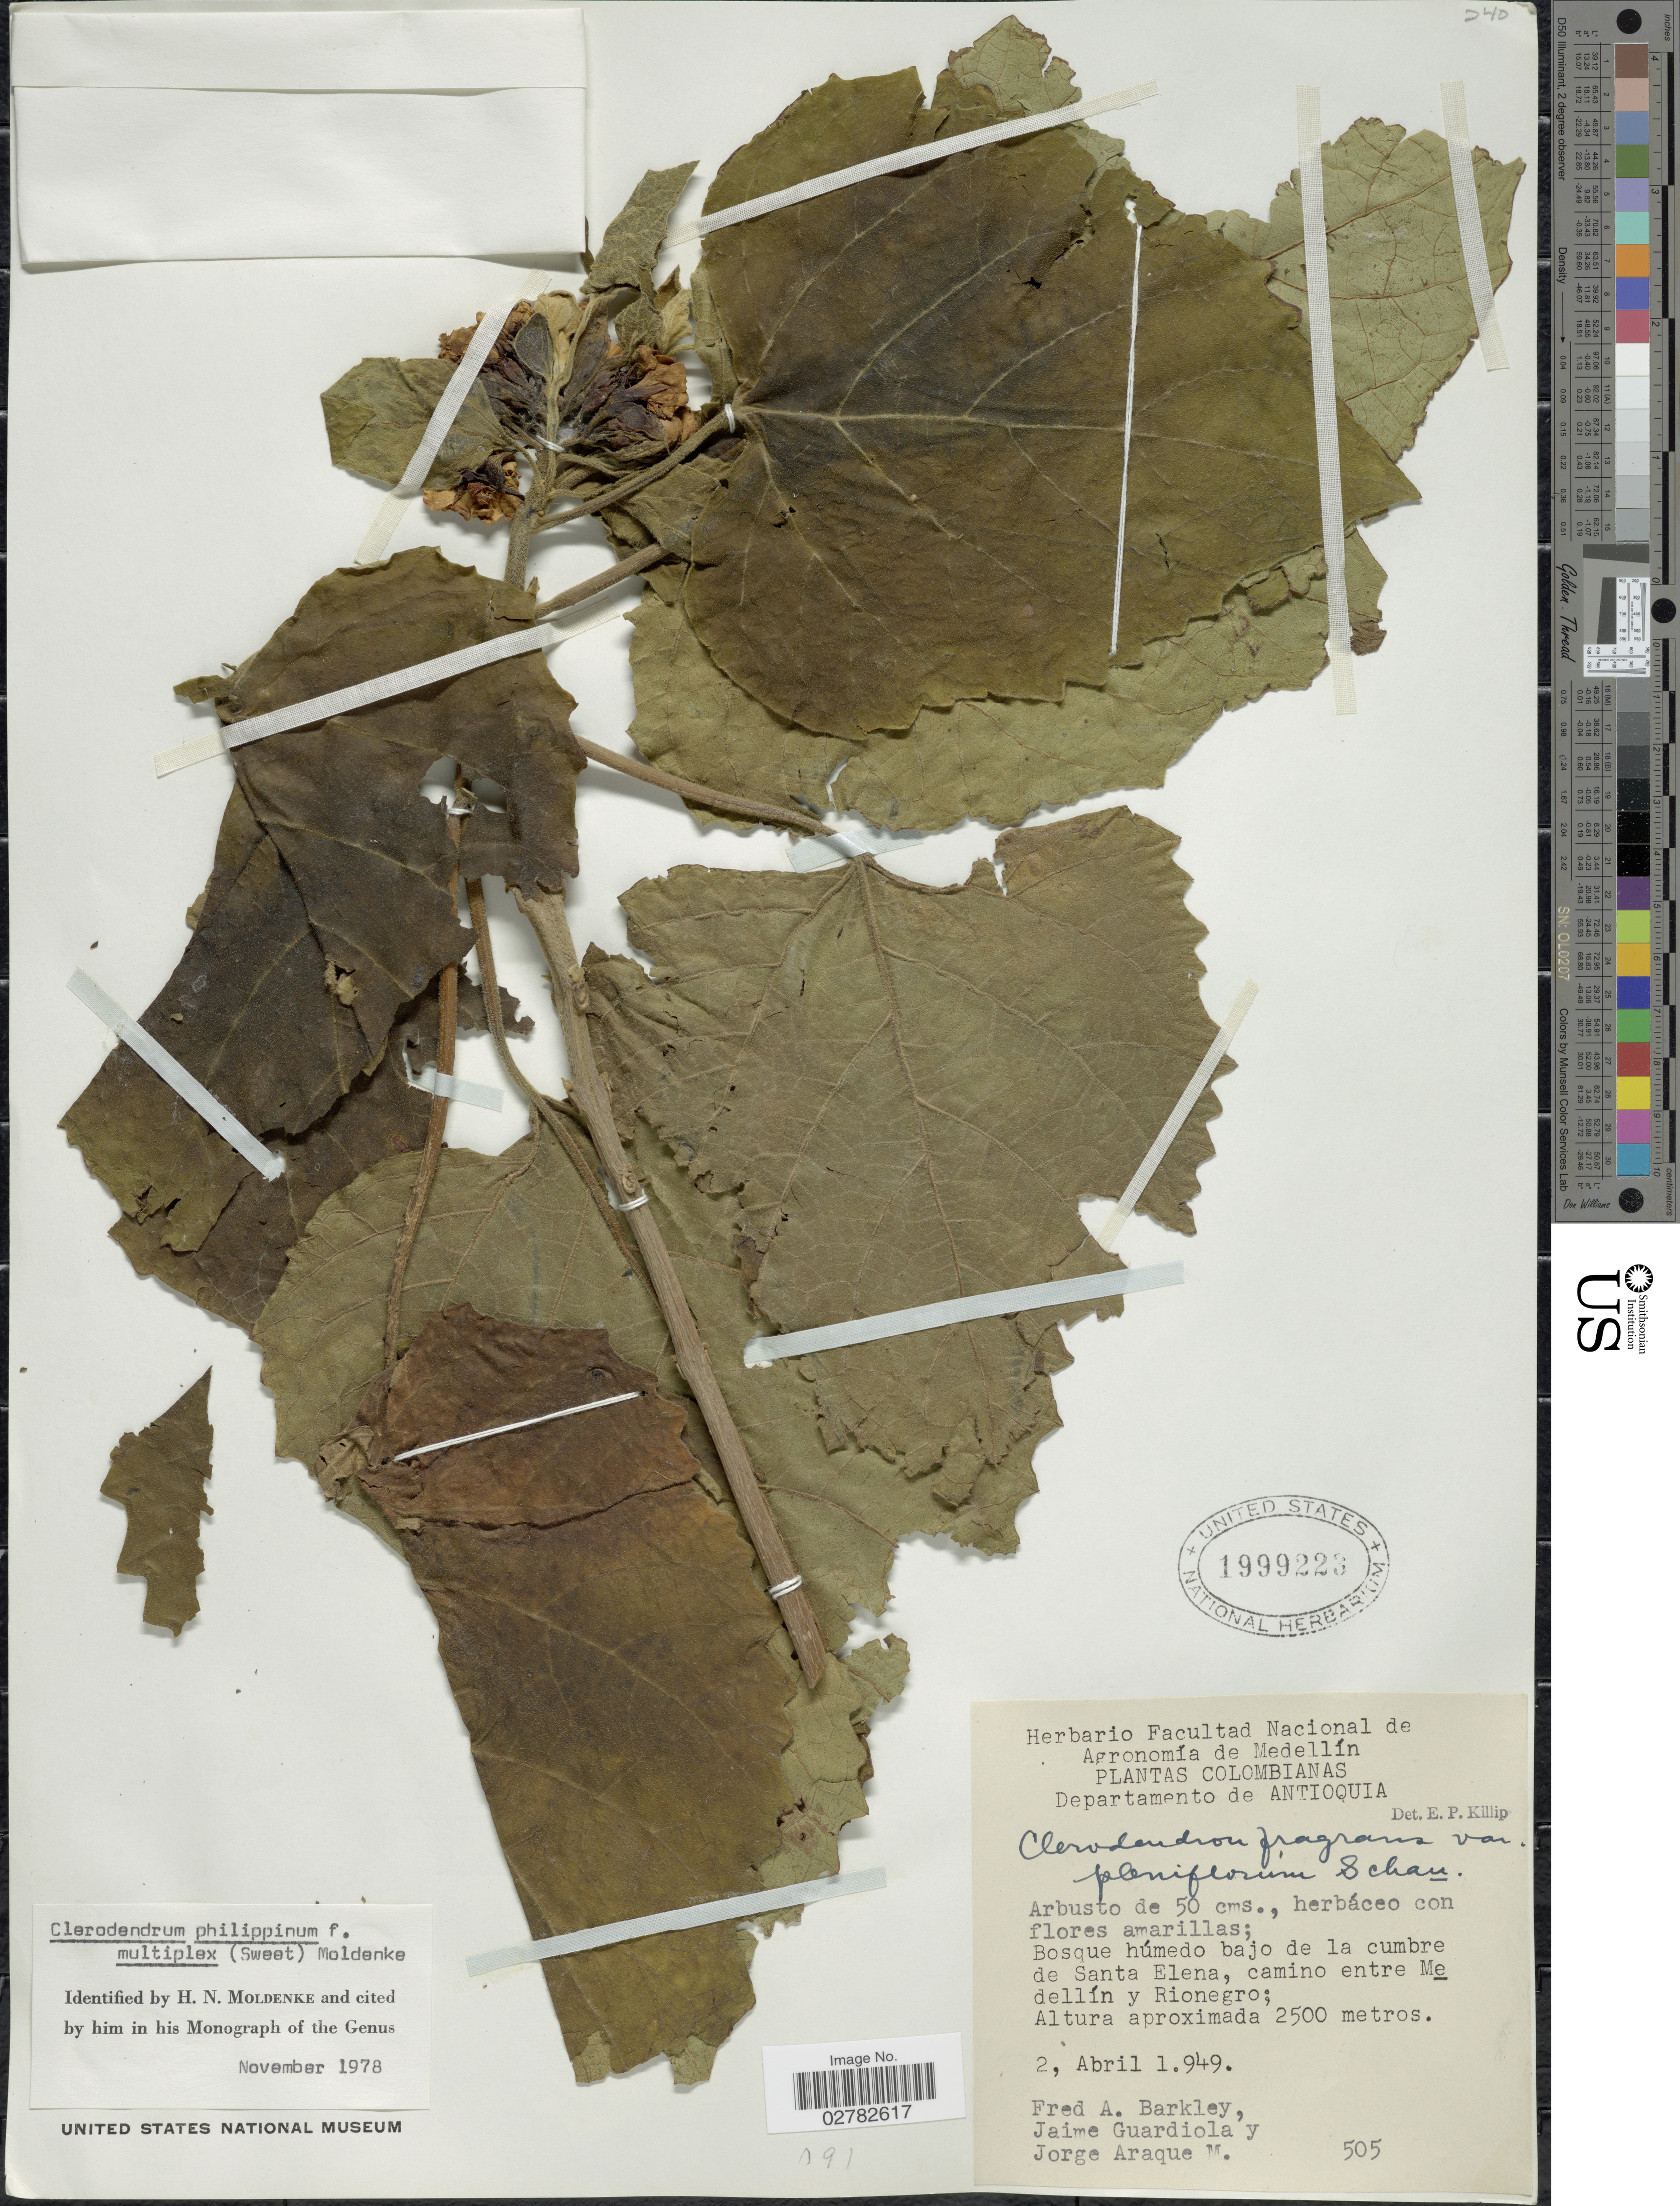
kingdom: Plantae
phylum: Tracheophyta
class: Magnoliopsida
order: Lamiales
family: Lamiaceae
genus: Clerodendrum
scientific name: Clerodendrum philippinum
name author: Schauer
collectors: F. A. Barkley, J. Guardiola & J. Araque Molina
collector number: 505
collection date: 1949-04-02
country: Colombia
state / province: Antioquia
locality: Departamento de Antioquia. Bosque húmedo bajo de la cumbre de Santa Elena, camino entre Medellín y Rionegro.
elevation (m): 2500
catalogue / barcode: US 1999112